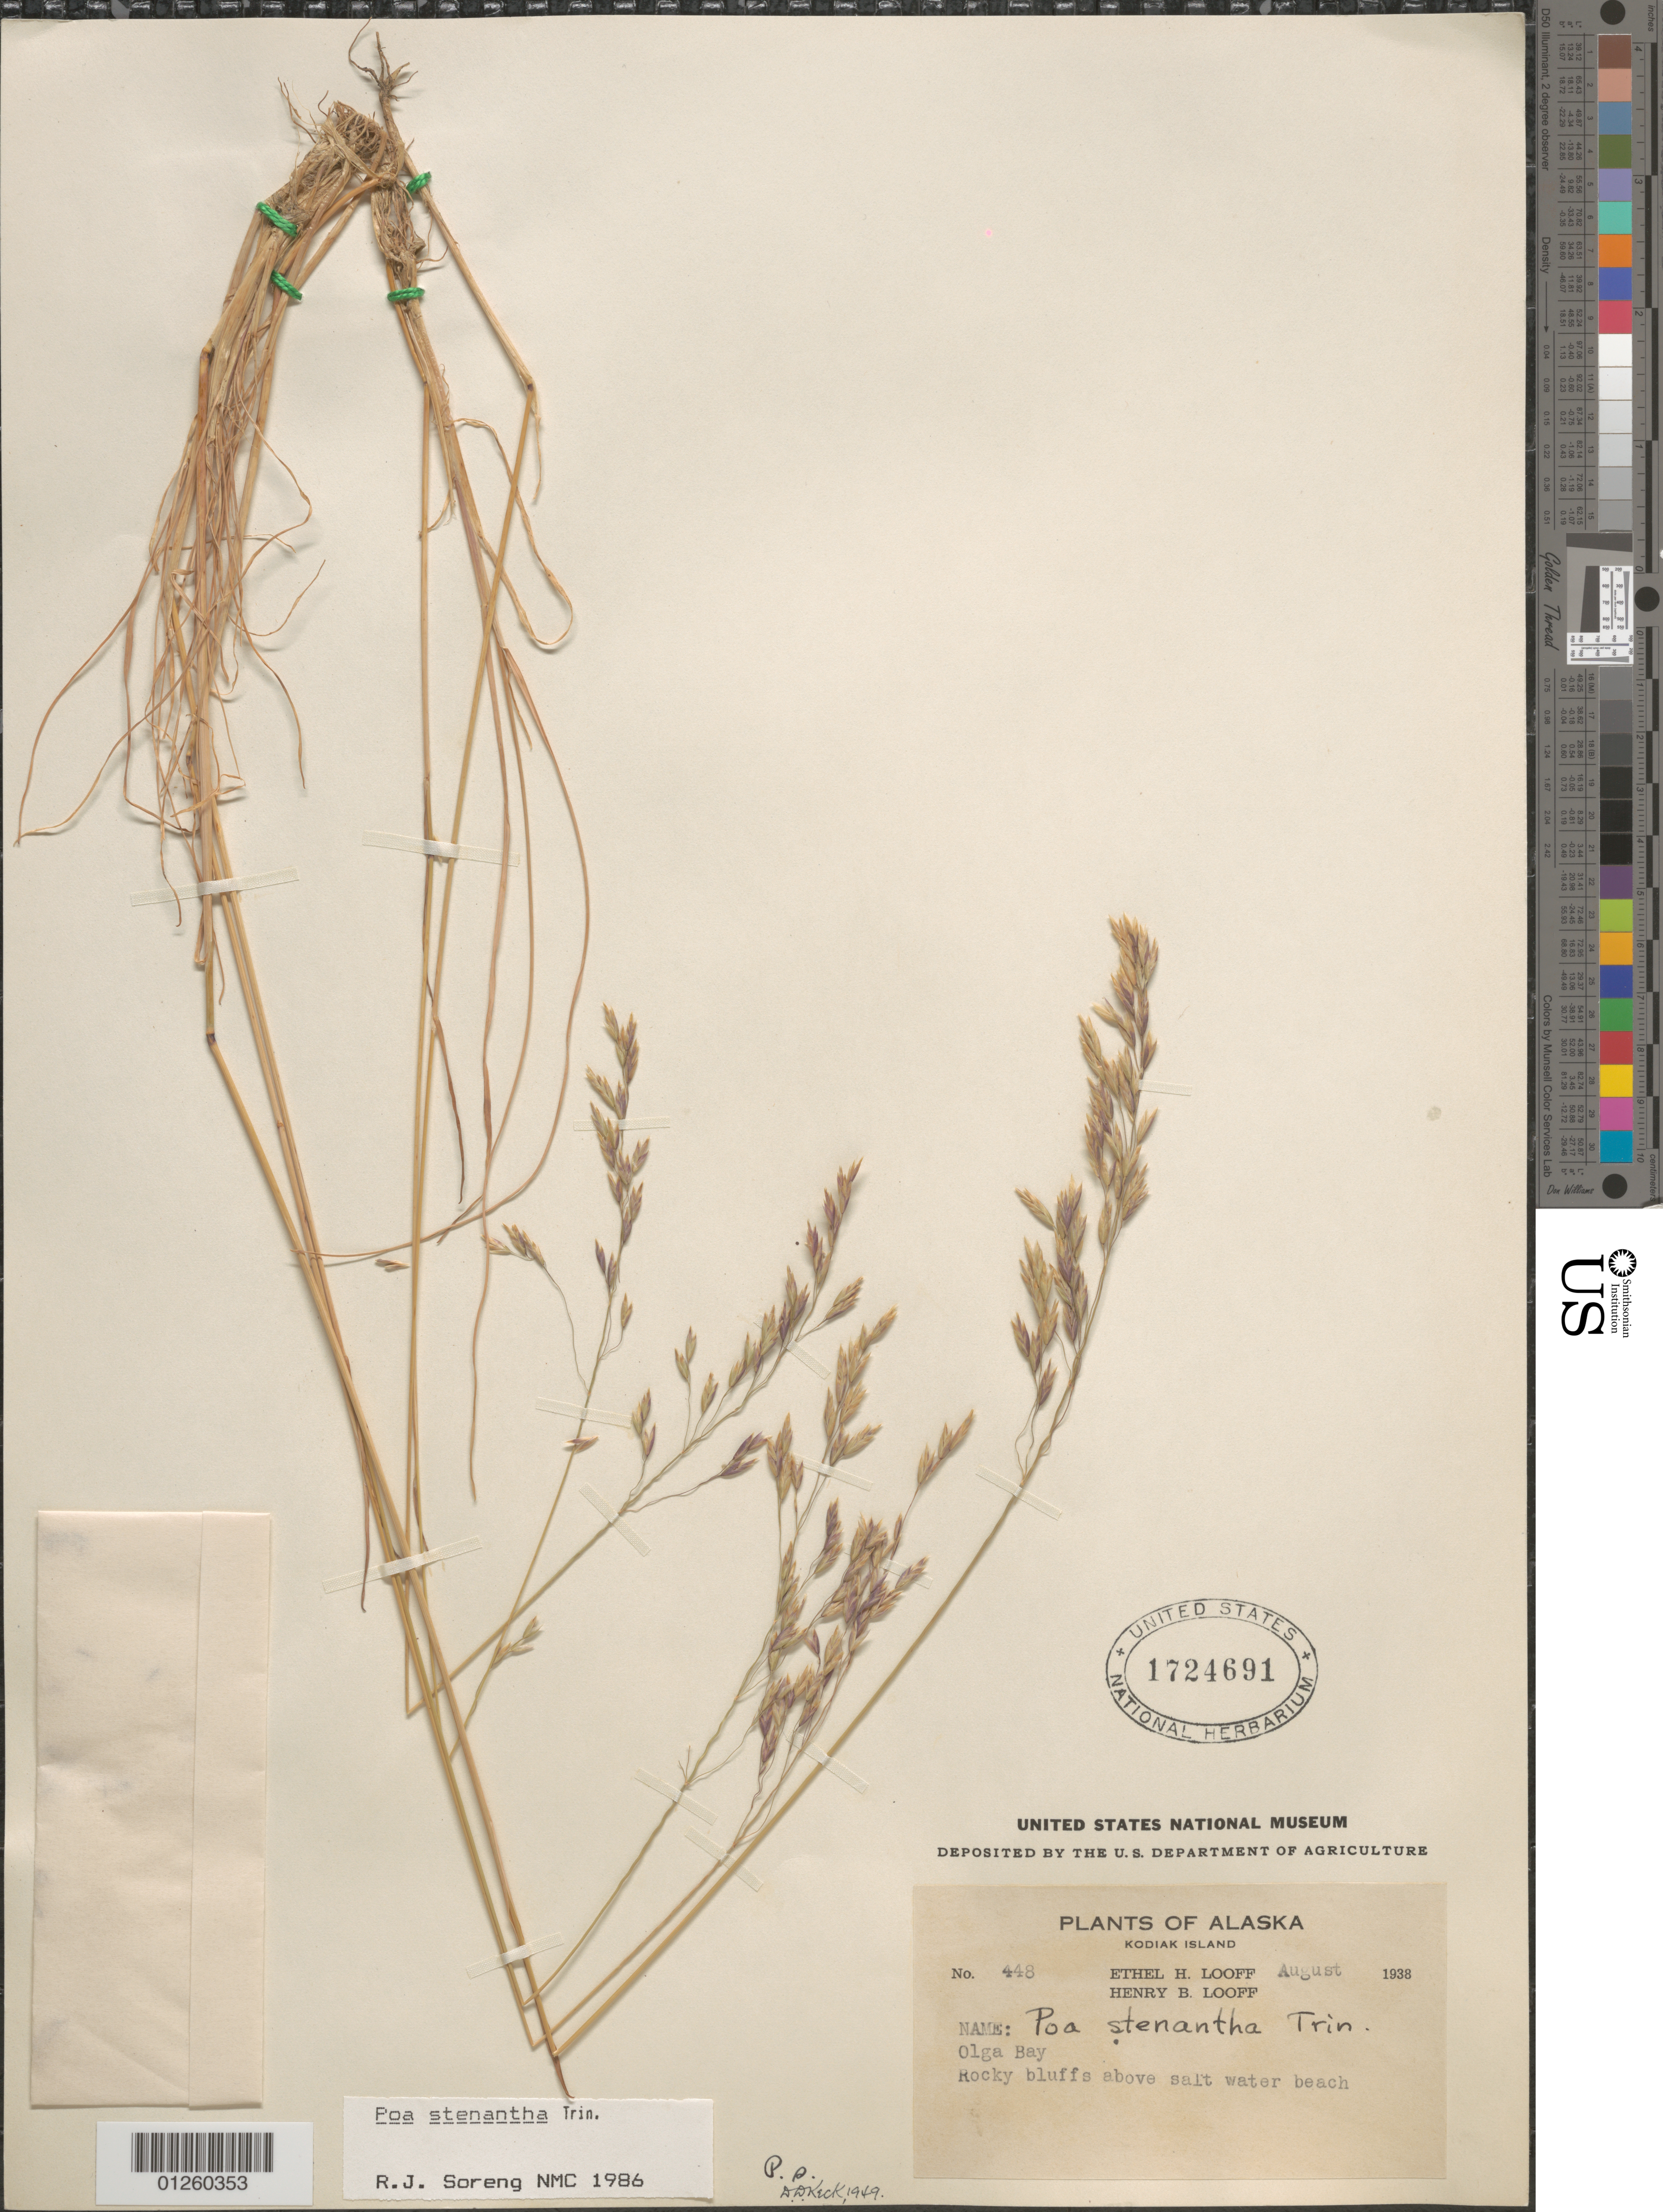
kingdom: Plantae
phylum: Tracheophyta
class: Liliopsida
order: Poales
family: Poaceae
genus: Poa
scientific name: Poa stenantha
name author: Trin.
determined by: Soreng, Robert J., Research Associate (BOT), Smithsonian Institution - National Museum of Natural History (UNITED STATES)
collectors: E. Looff & H. Loof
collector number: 448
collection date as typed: August 1938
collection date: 1938-08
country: United States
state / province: Alaska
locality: Olga Bay.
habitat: Rocky bluffs above salt water beach.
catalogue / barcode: US 1724691